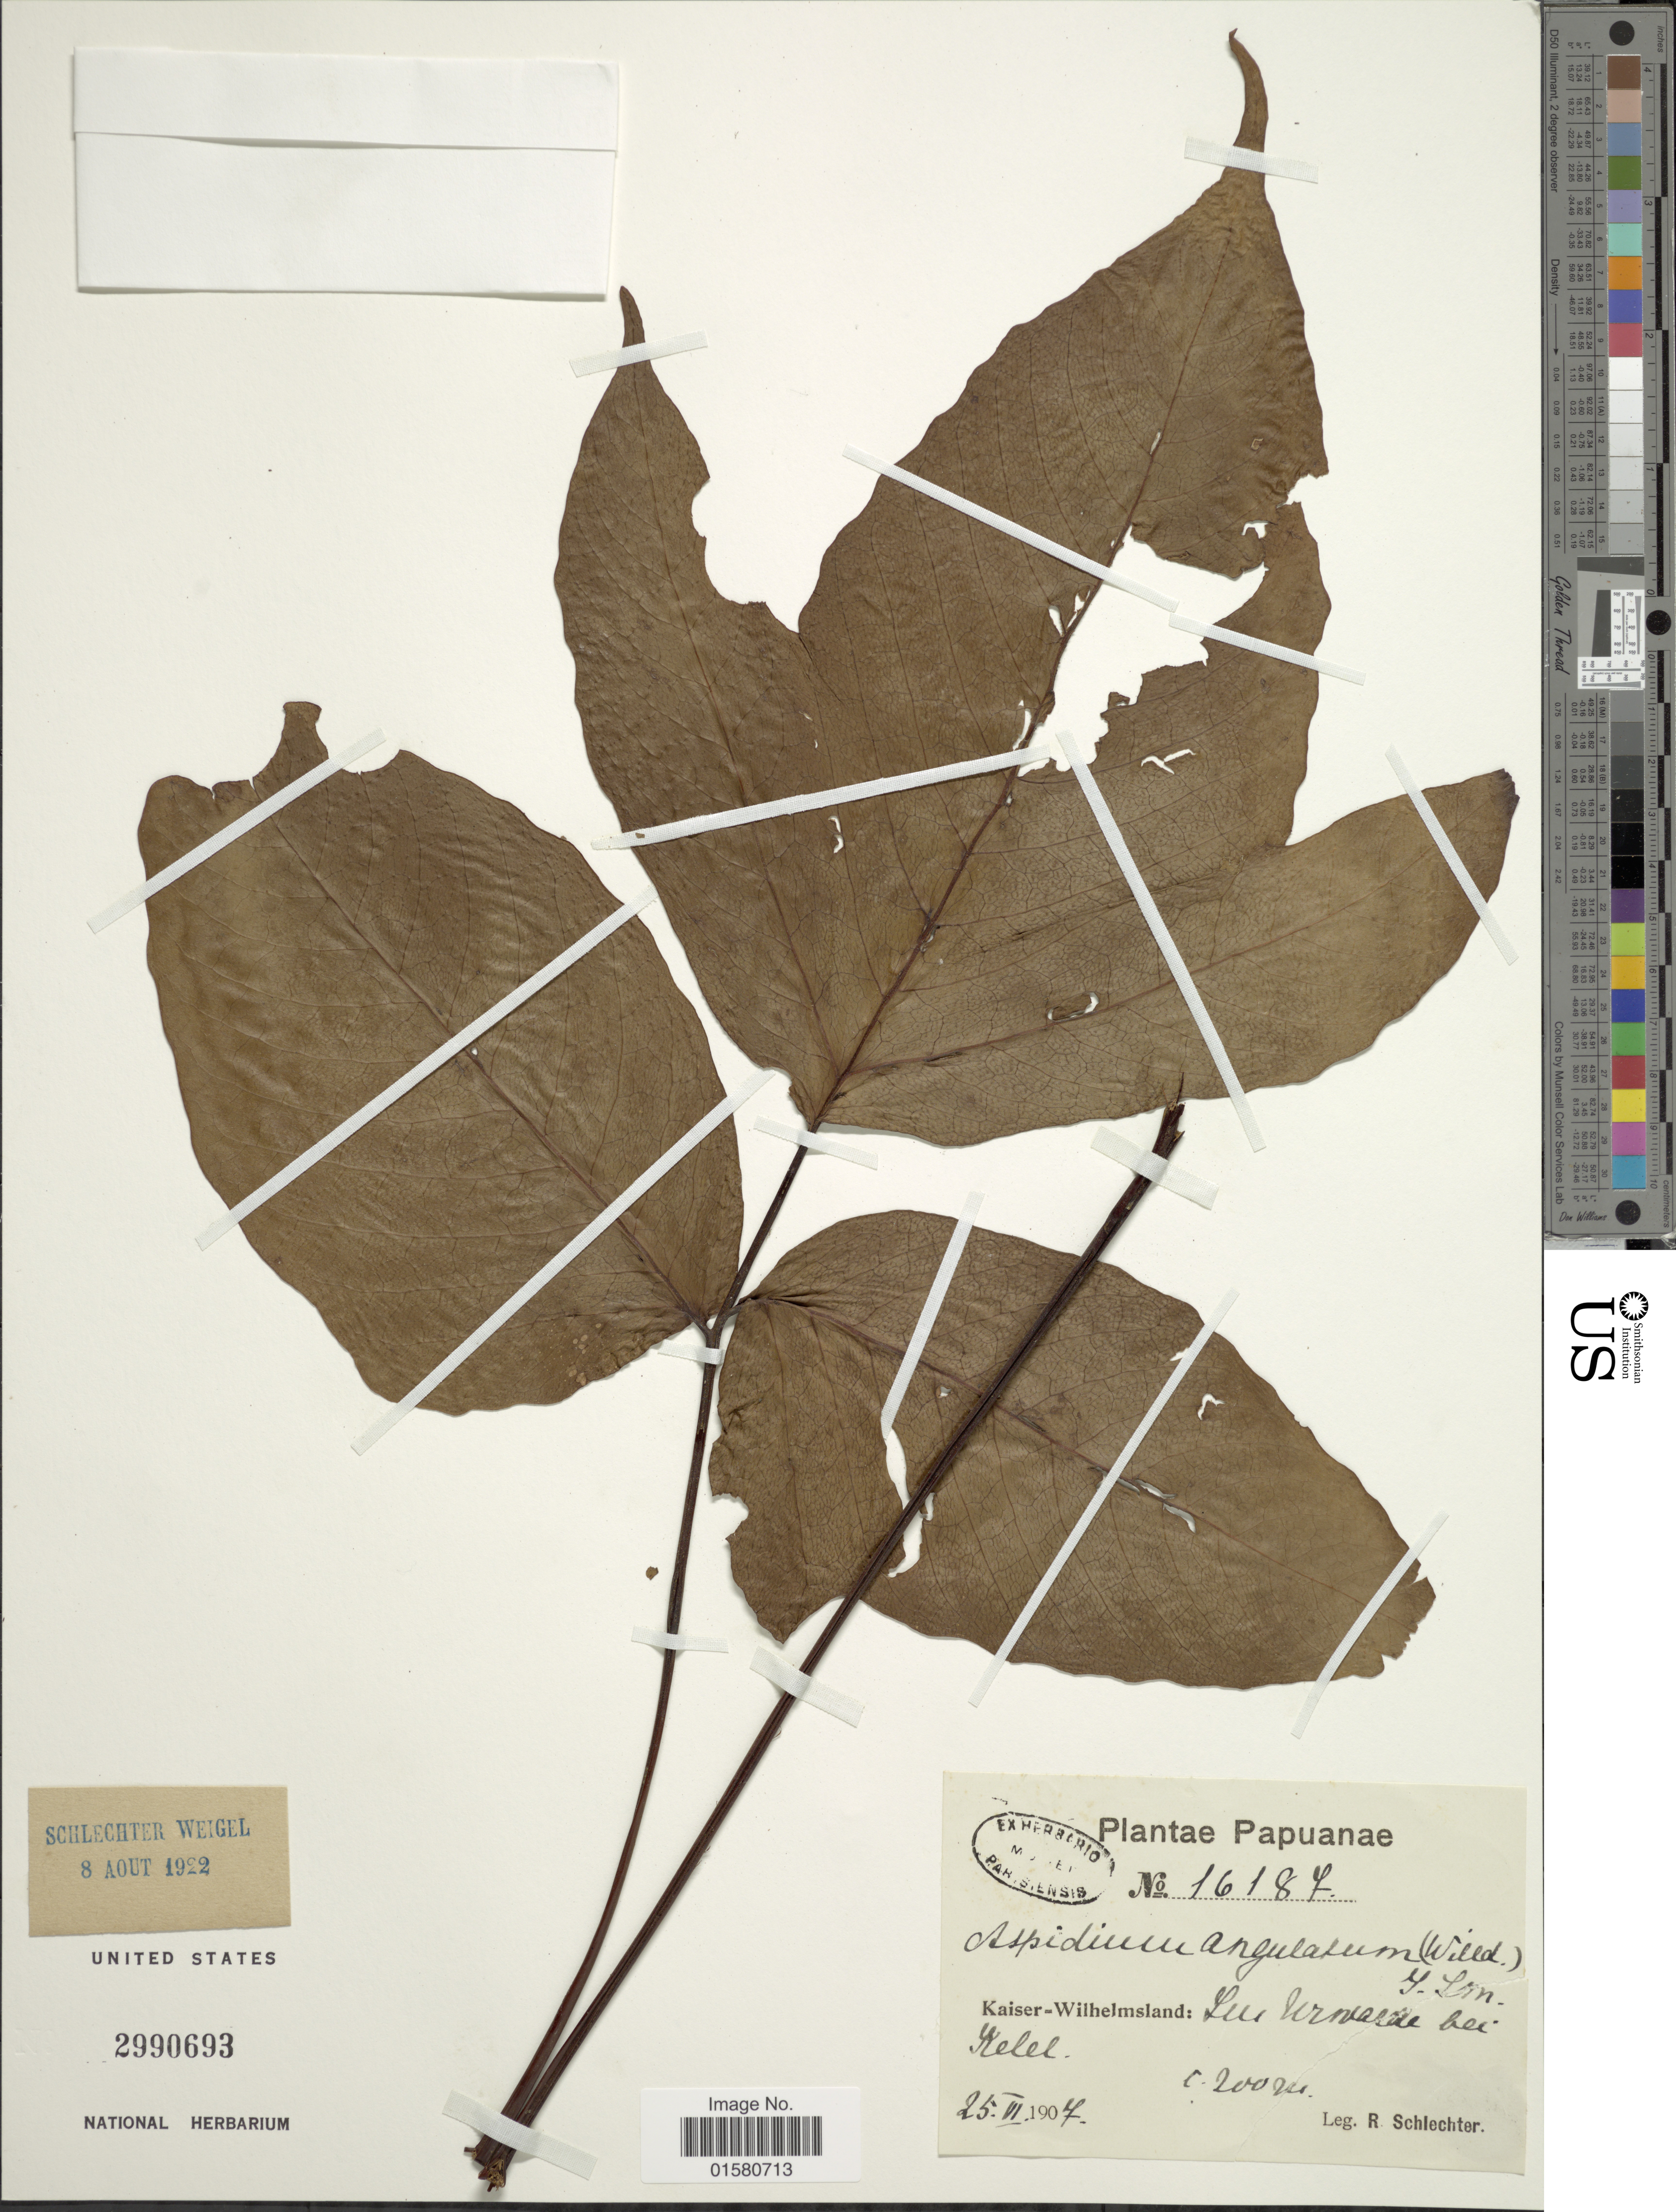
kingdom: Plantae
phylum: Tracheophyta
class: Polypodiopsida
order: Polypodiales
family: Tectariaceae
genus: Tectaria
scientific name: Tectaria angulata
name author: (Willd.) Copel.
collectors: F. R. R. Schlechter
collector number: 16187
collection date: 1907-06-25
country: Papua New Guinea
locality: Kaiser-Wilhelmsland: bei Kelel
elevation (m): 200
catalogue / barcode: US 2990693